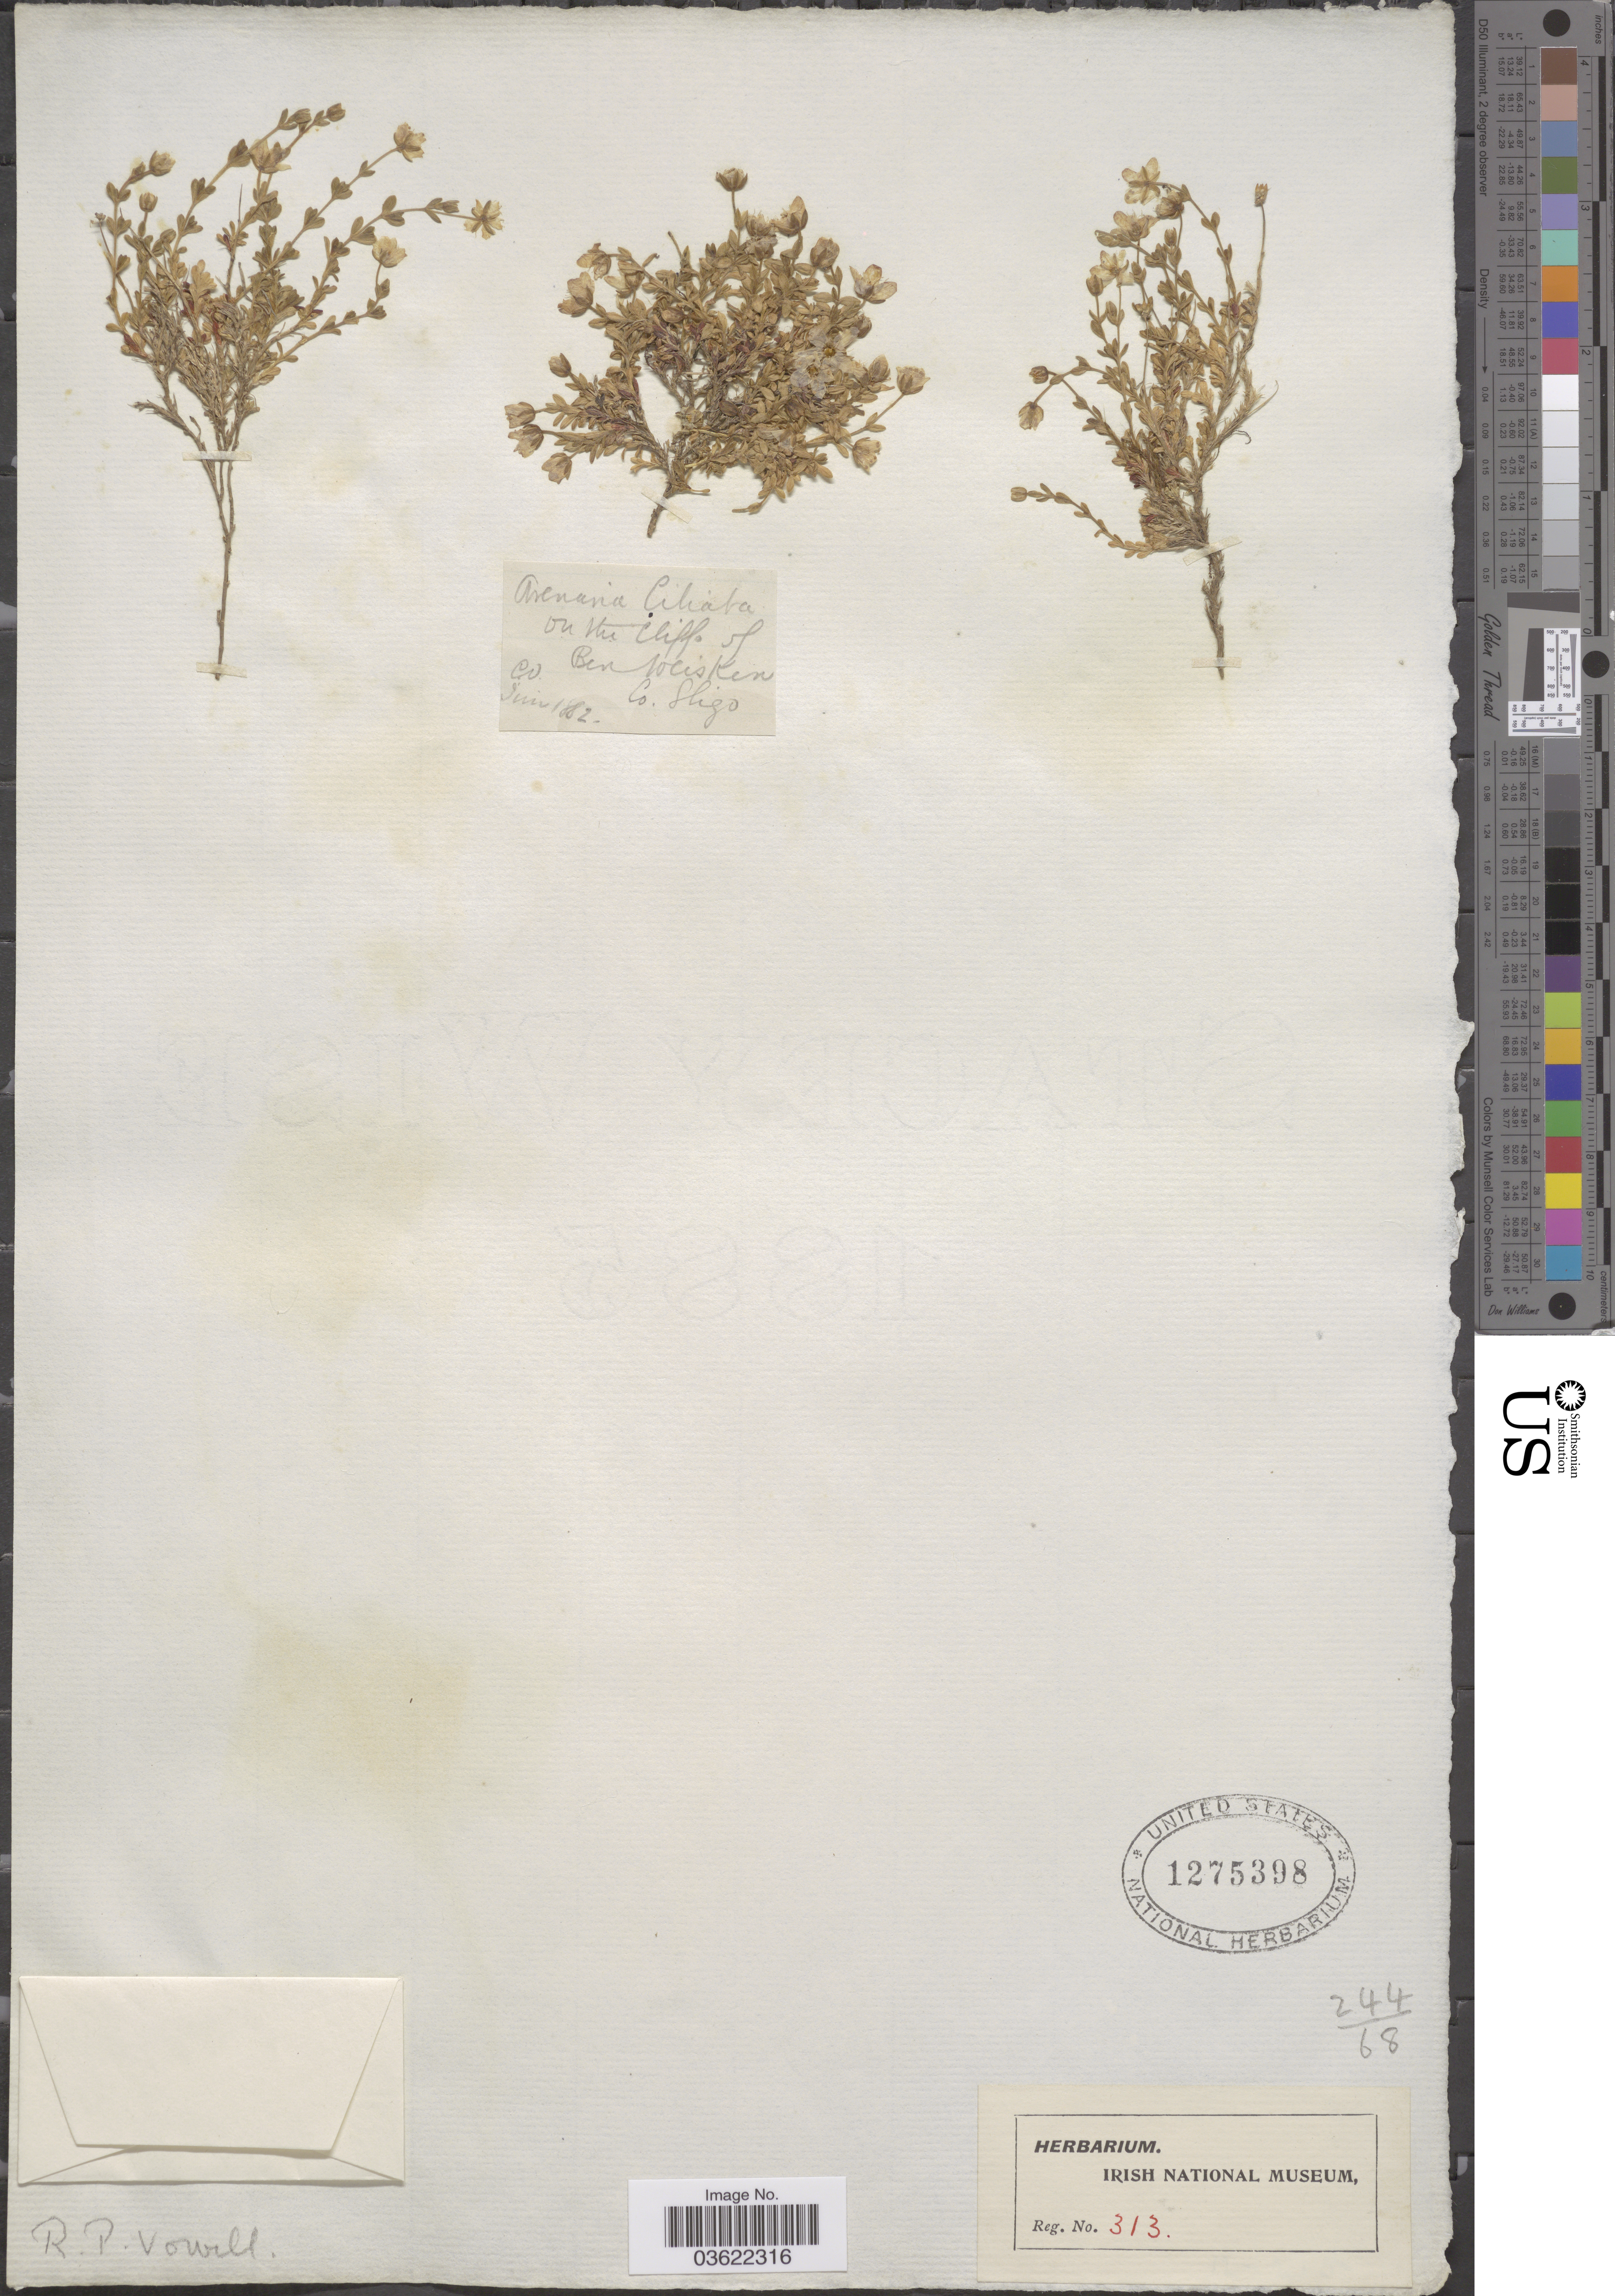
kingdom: Plantae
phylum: Tracheophyta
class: Magnoliopsida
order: Caryophyllales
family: Caryophyllaceae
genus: Arenaria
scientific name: Arenaria ciliata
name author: L.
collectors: ex herb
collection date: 1882-06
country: Ireland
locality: On the cliffs of Ben locis Ken Co. Sligo.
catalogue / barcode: US 1275398